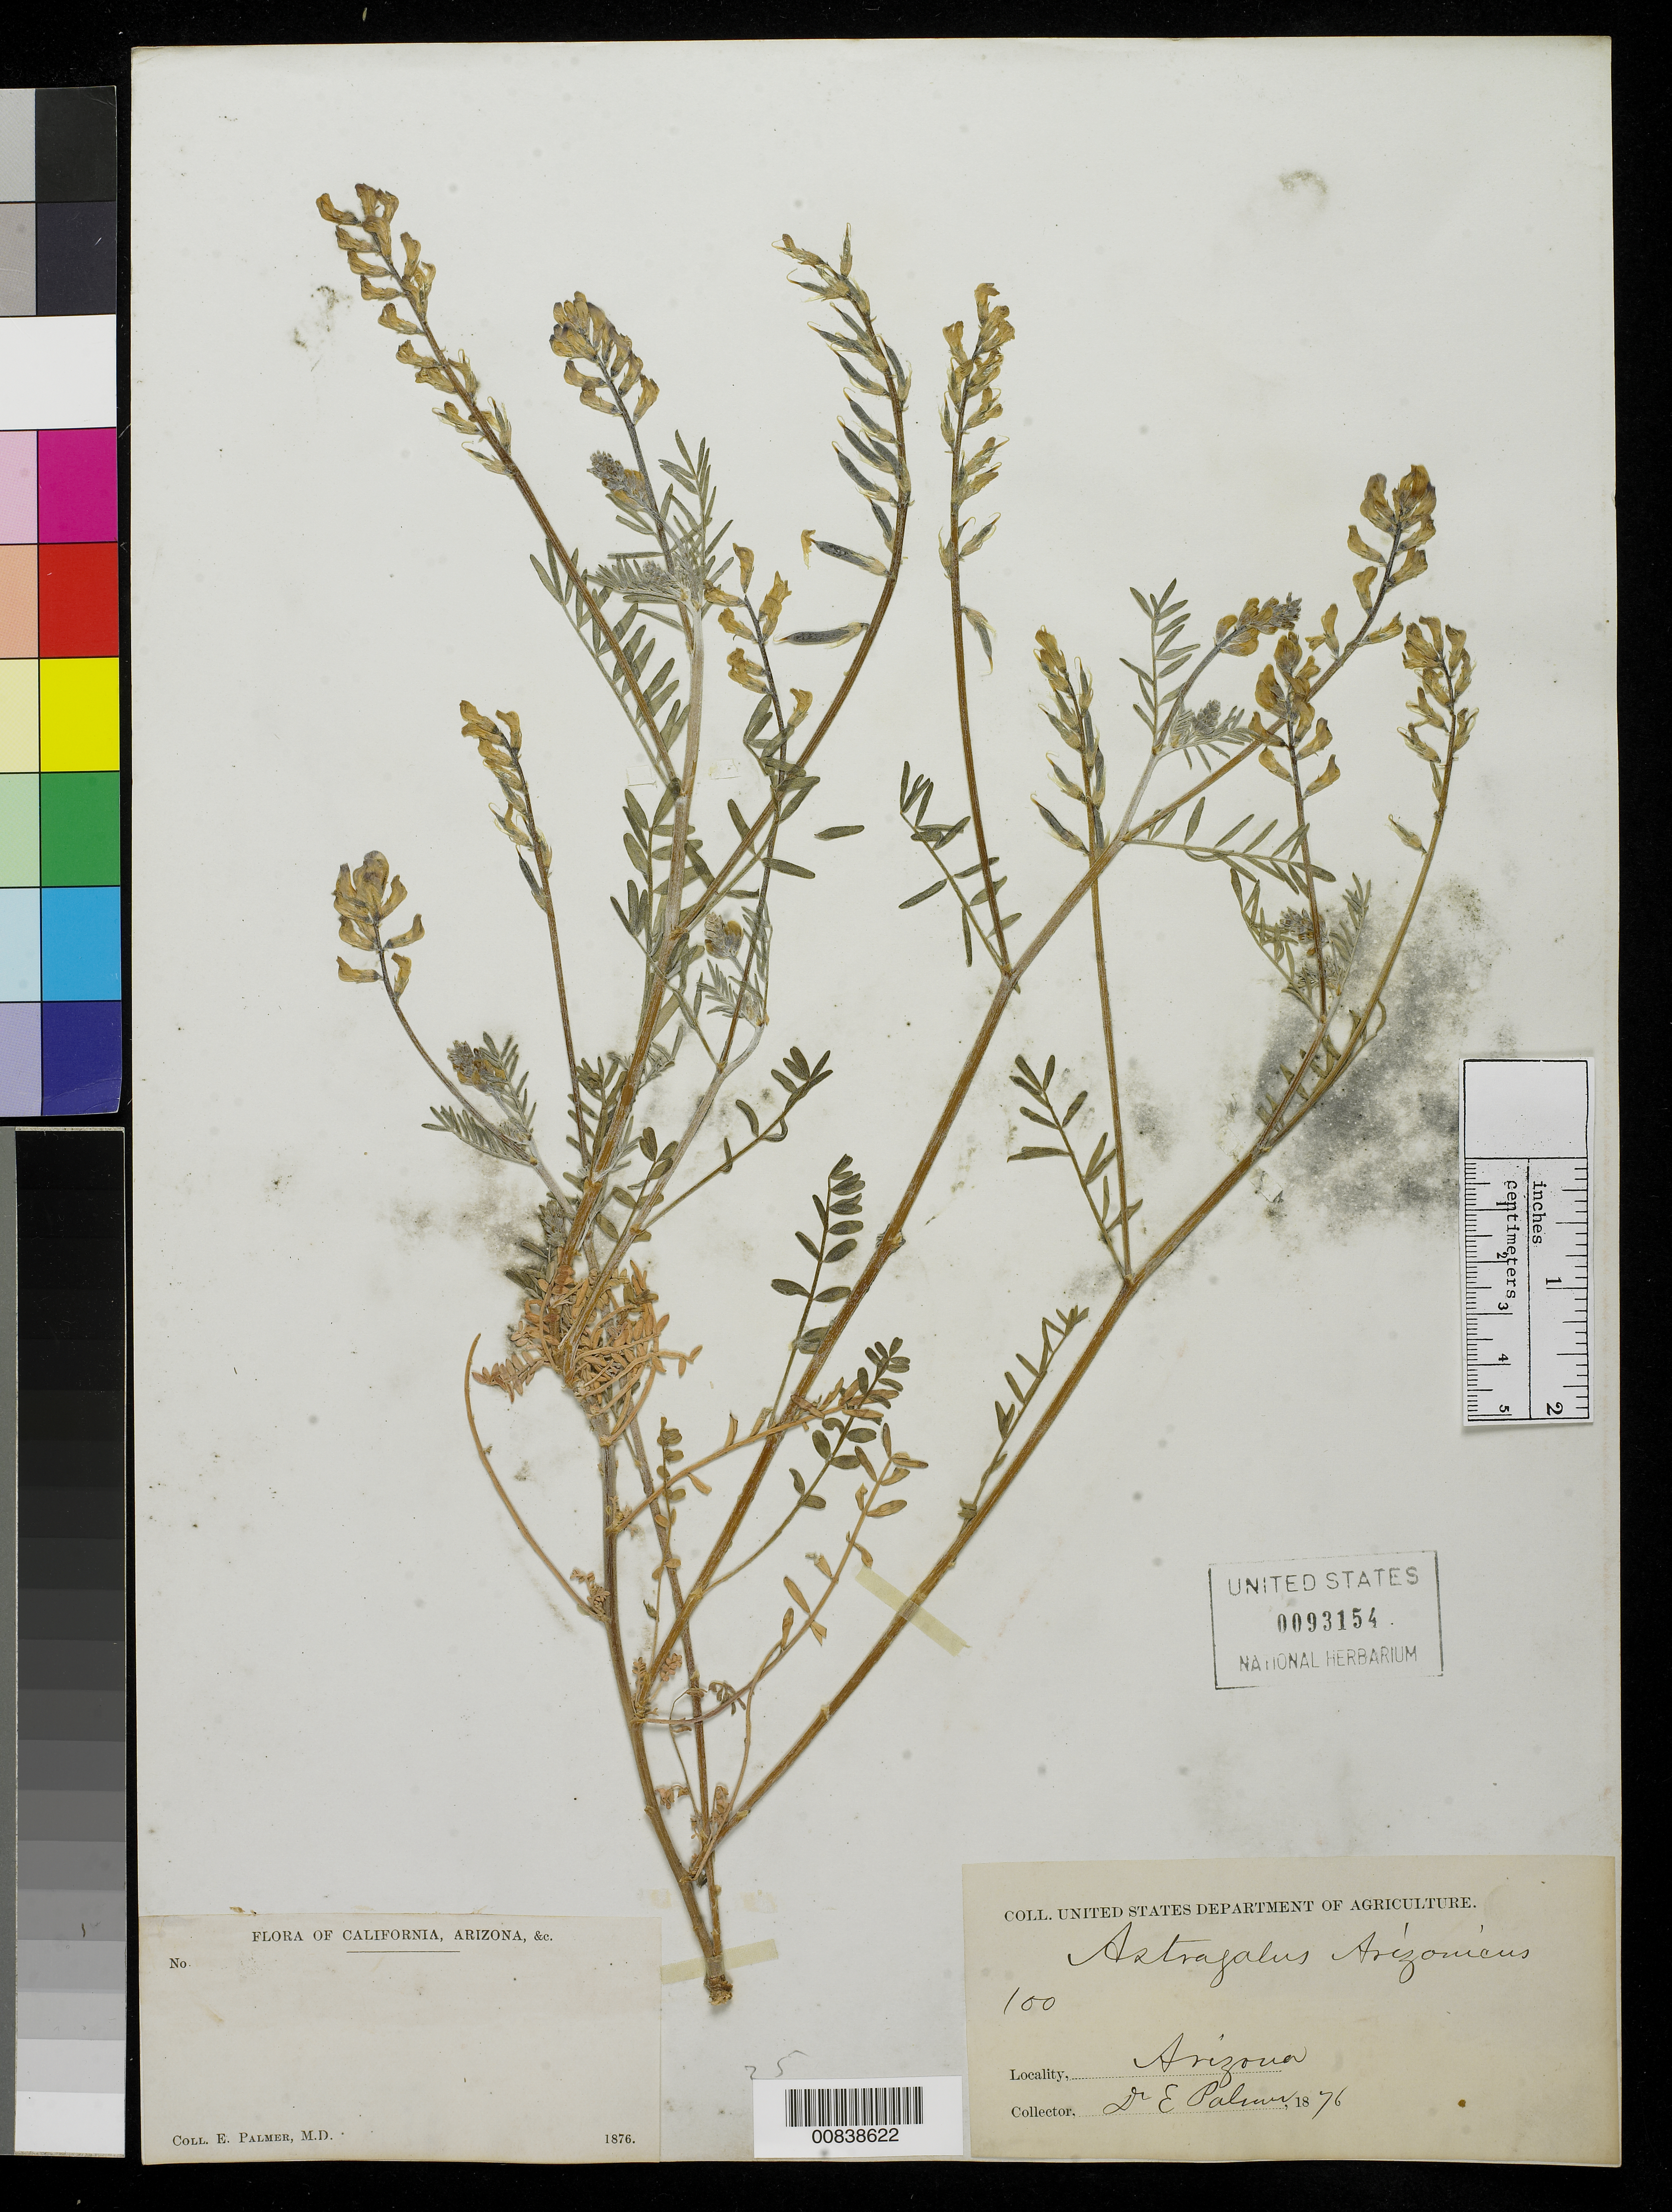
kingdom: Plantae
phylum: Tracheophyta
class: Magnoliopsida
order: Fabales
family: Fabaceae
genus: Astragalus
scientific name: Astragalus arizonicus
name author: A. Gray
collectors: E. Palmer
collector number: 100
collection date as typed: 1876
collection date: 1876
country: United States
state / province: Arizona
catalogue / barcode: US 93154